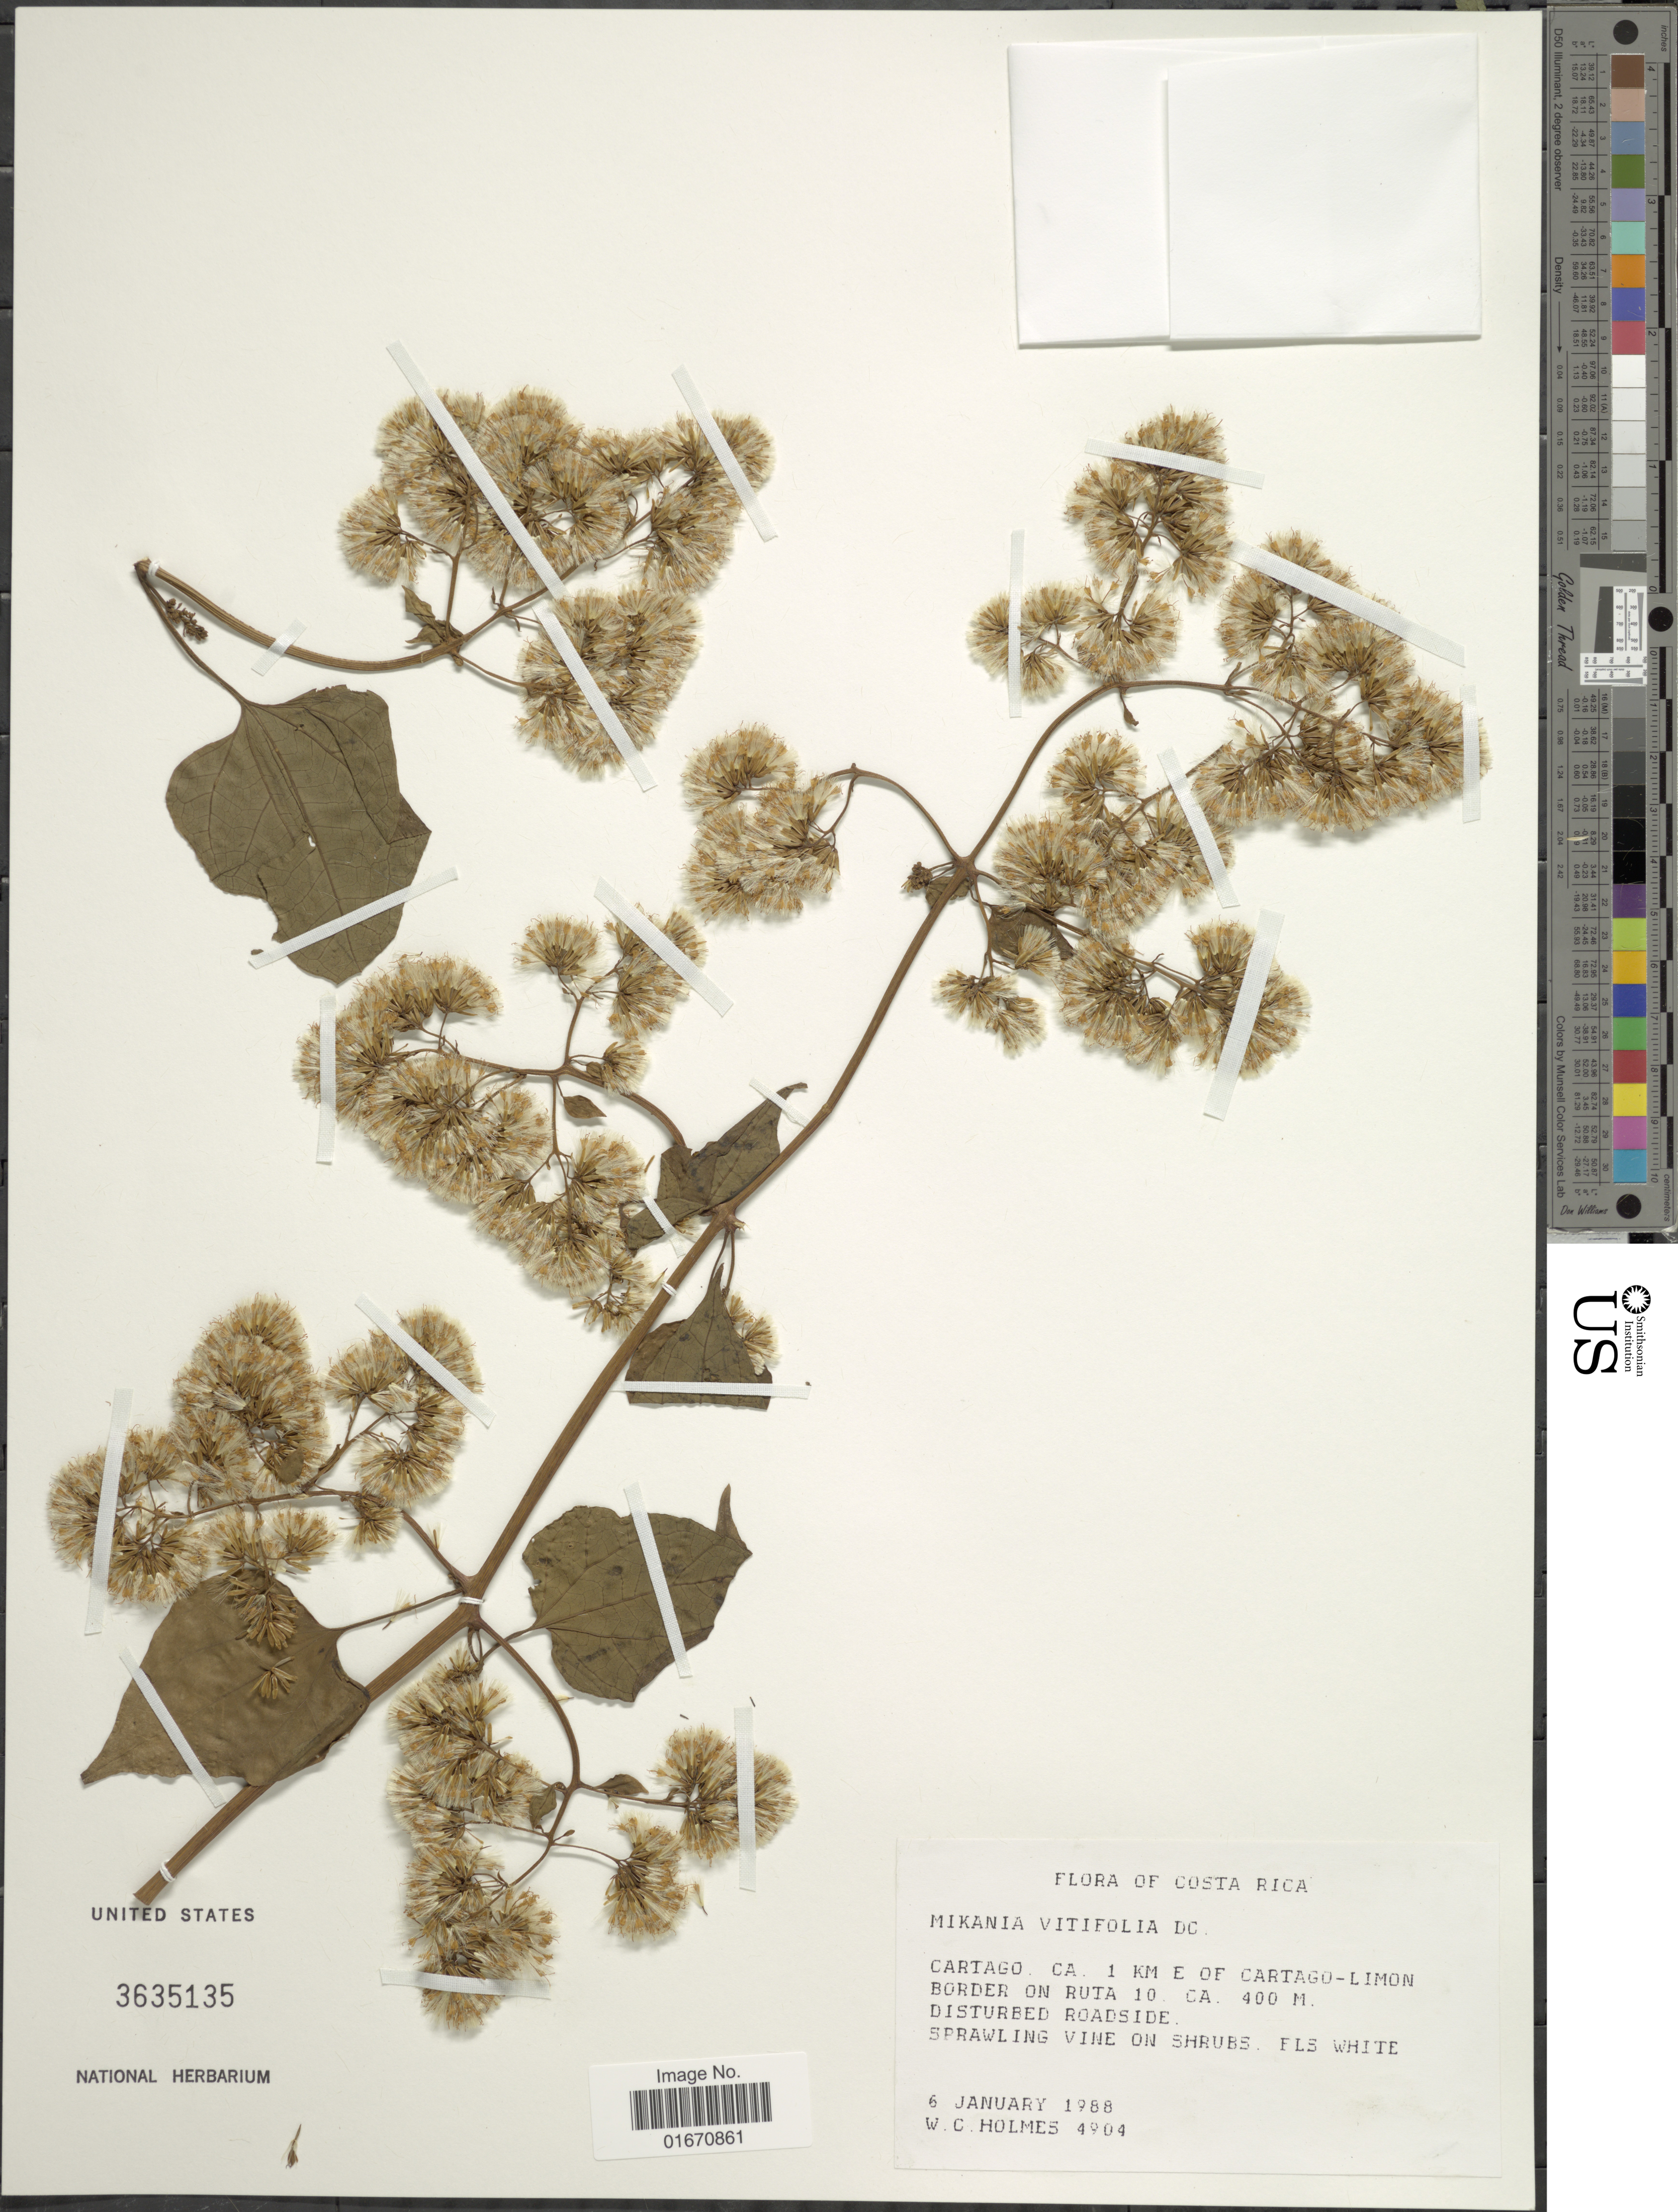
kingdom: Plantae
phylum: Tracheophyta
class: Magnoliopsida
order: Asterales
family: Asteraceae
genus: Mikania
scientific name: Mikania vitifolia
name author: DC.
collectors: W. Holmes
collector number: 4904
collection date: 1988-01-06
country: Costa Rica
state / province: Cartago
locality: Ca 1 km E of Cartago-Limon Border on Ruta 10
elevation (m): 400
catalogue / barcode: US 3635135